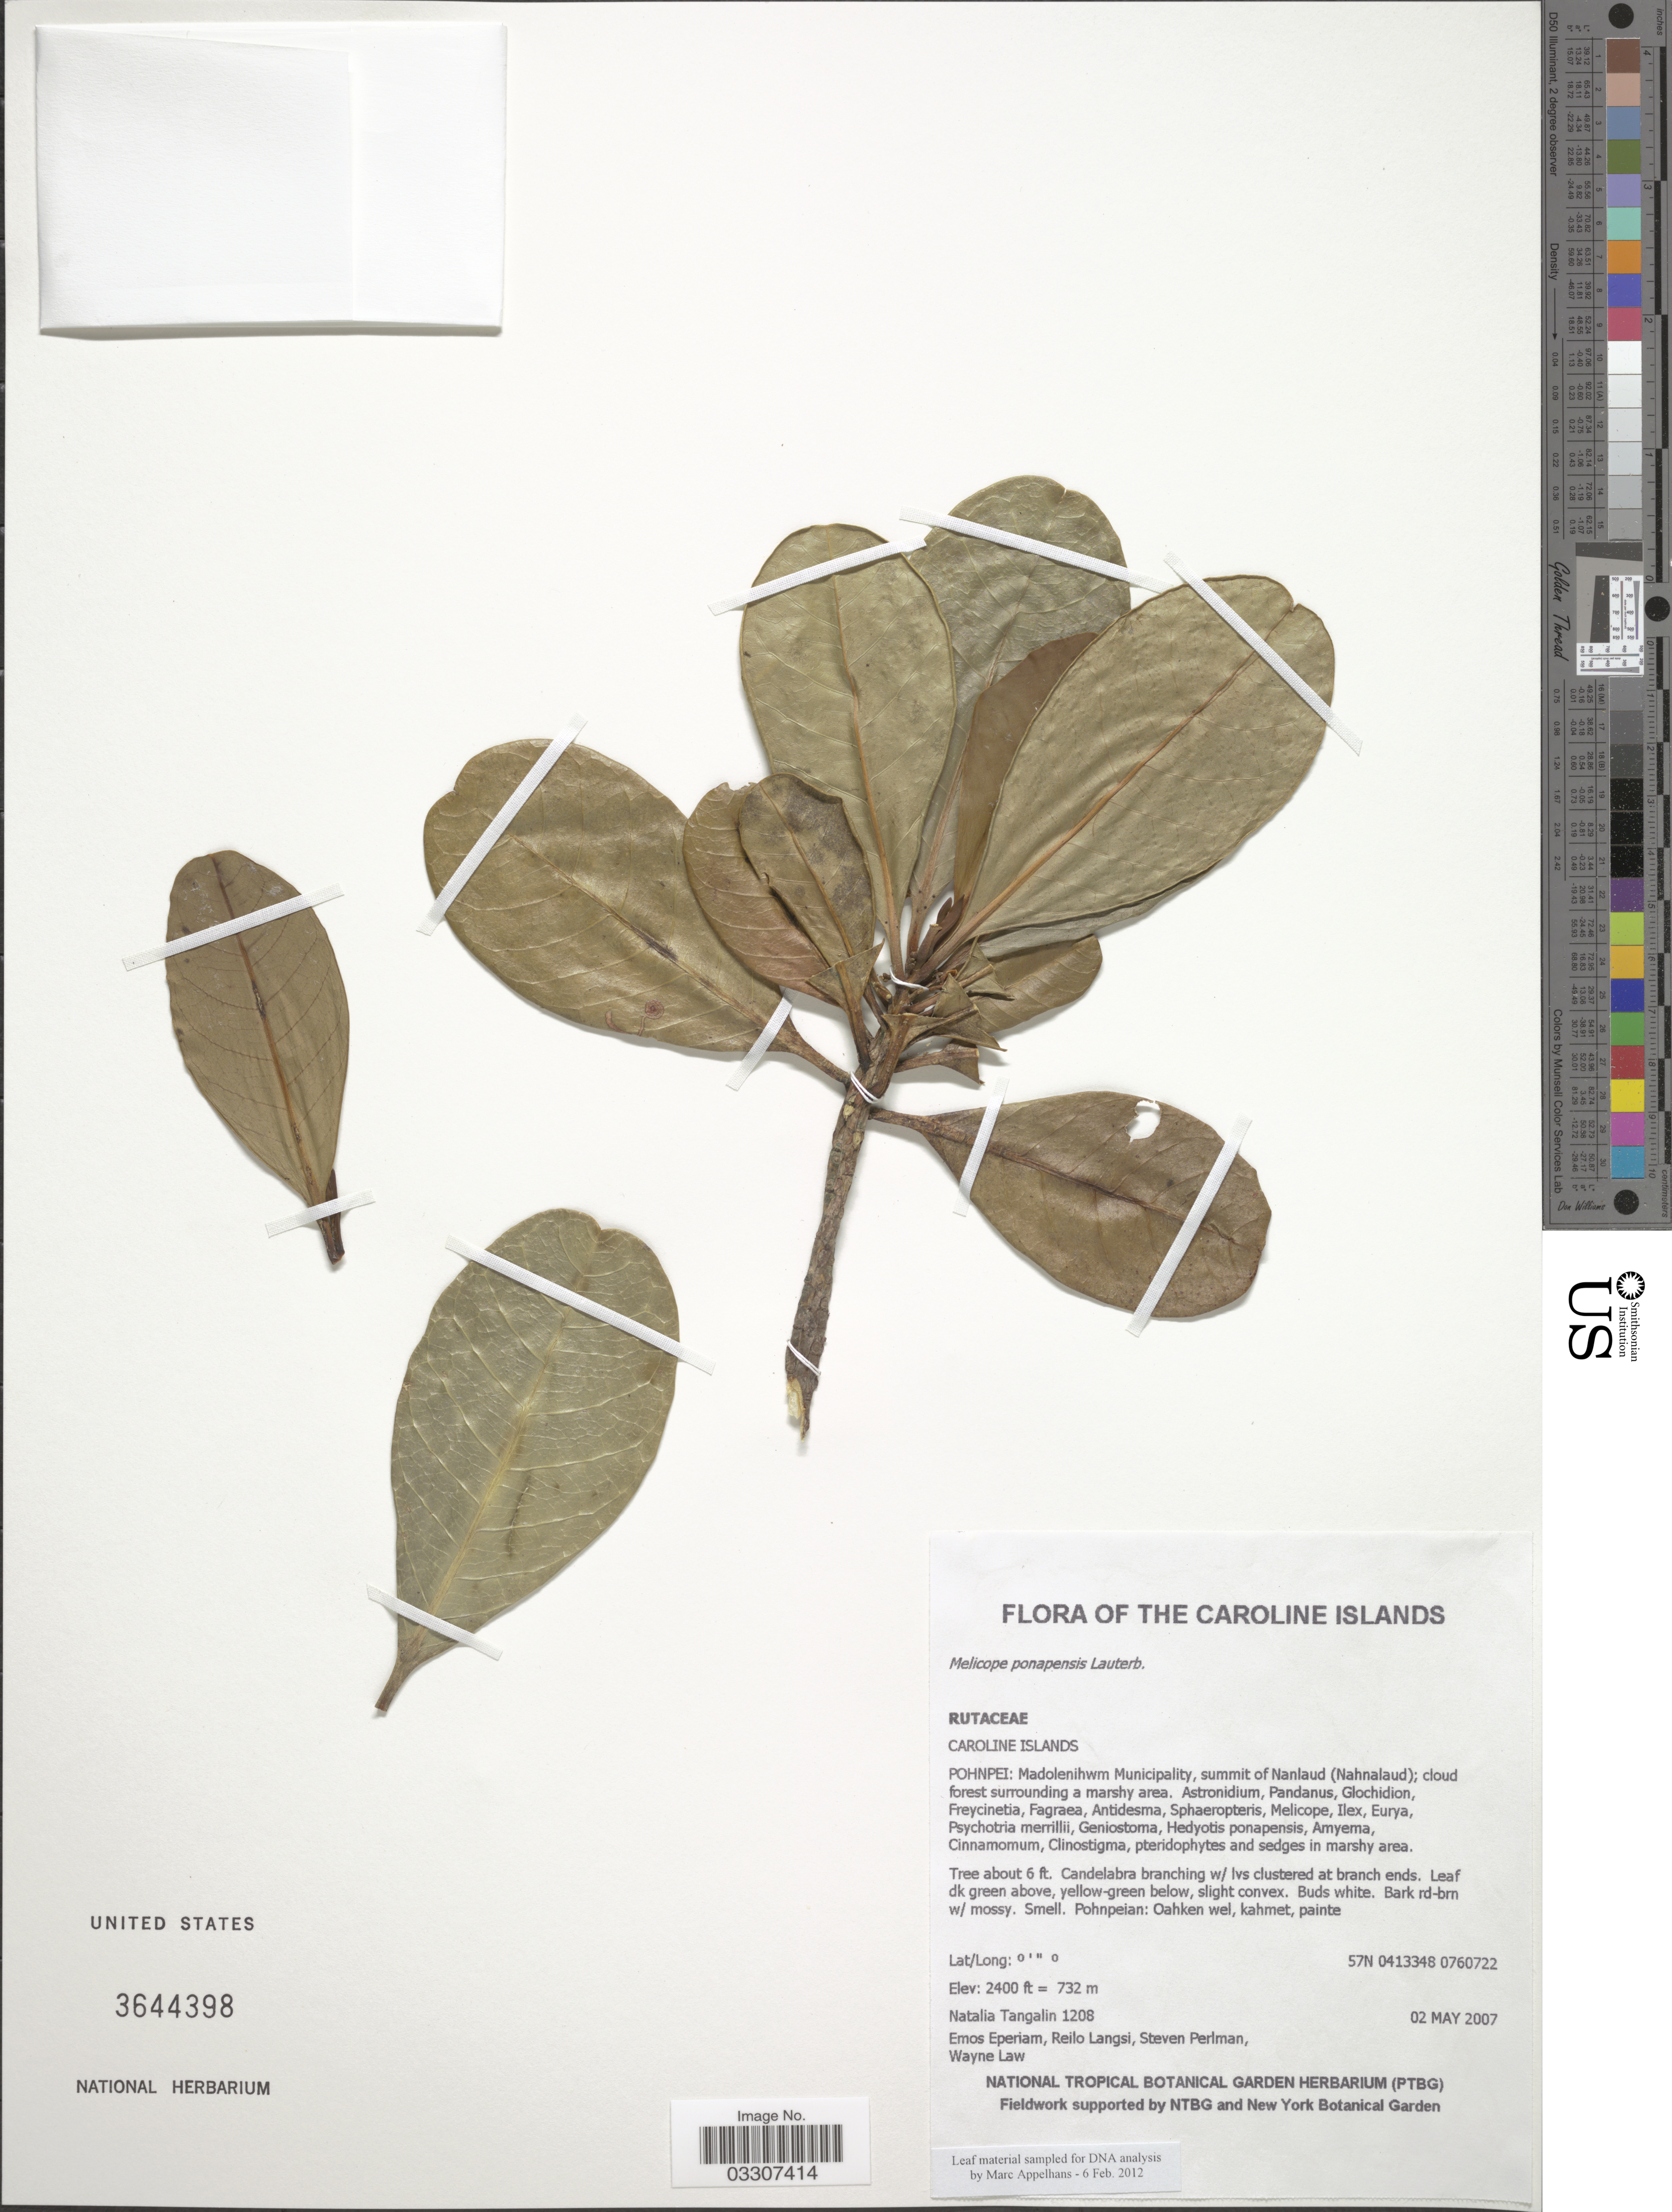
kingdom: Plantae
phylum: Tracheophyta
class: Magnoliopsida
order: Sapindales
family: Rutaceae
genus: Melicope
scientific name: Melicope ponapensis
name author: Lauterb.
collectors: N. Tangalin, E. Eperiam, R. Langsi, S. Perlman & W. Law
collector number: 1208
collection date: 2007-05-02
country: Micronesia, Federated States of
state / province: Pohnpei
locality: Caroline Islands. Madolenihwm Municipality, summit of Nanlaud (Nahnalaud); cloud forest surrounding a marshy area.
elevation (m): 732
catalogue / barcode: US 3644398